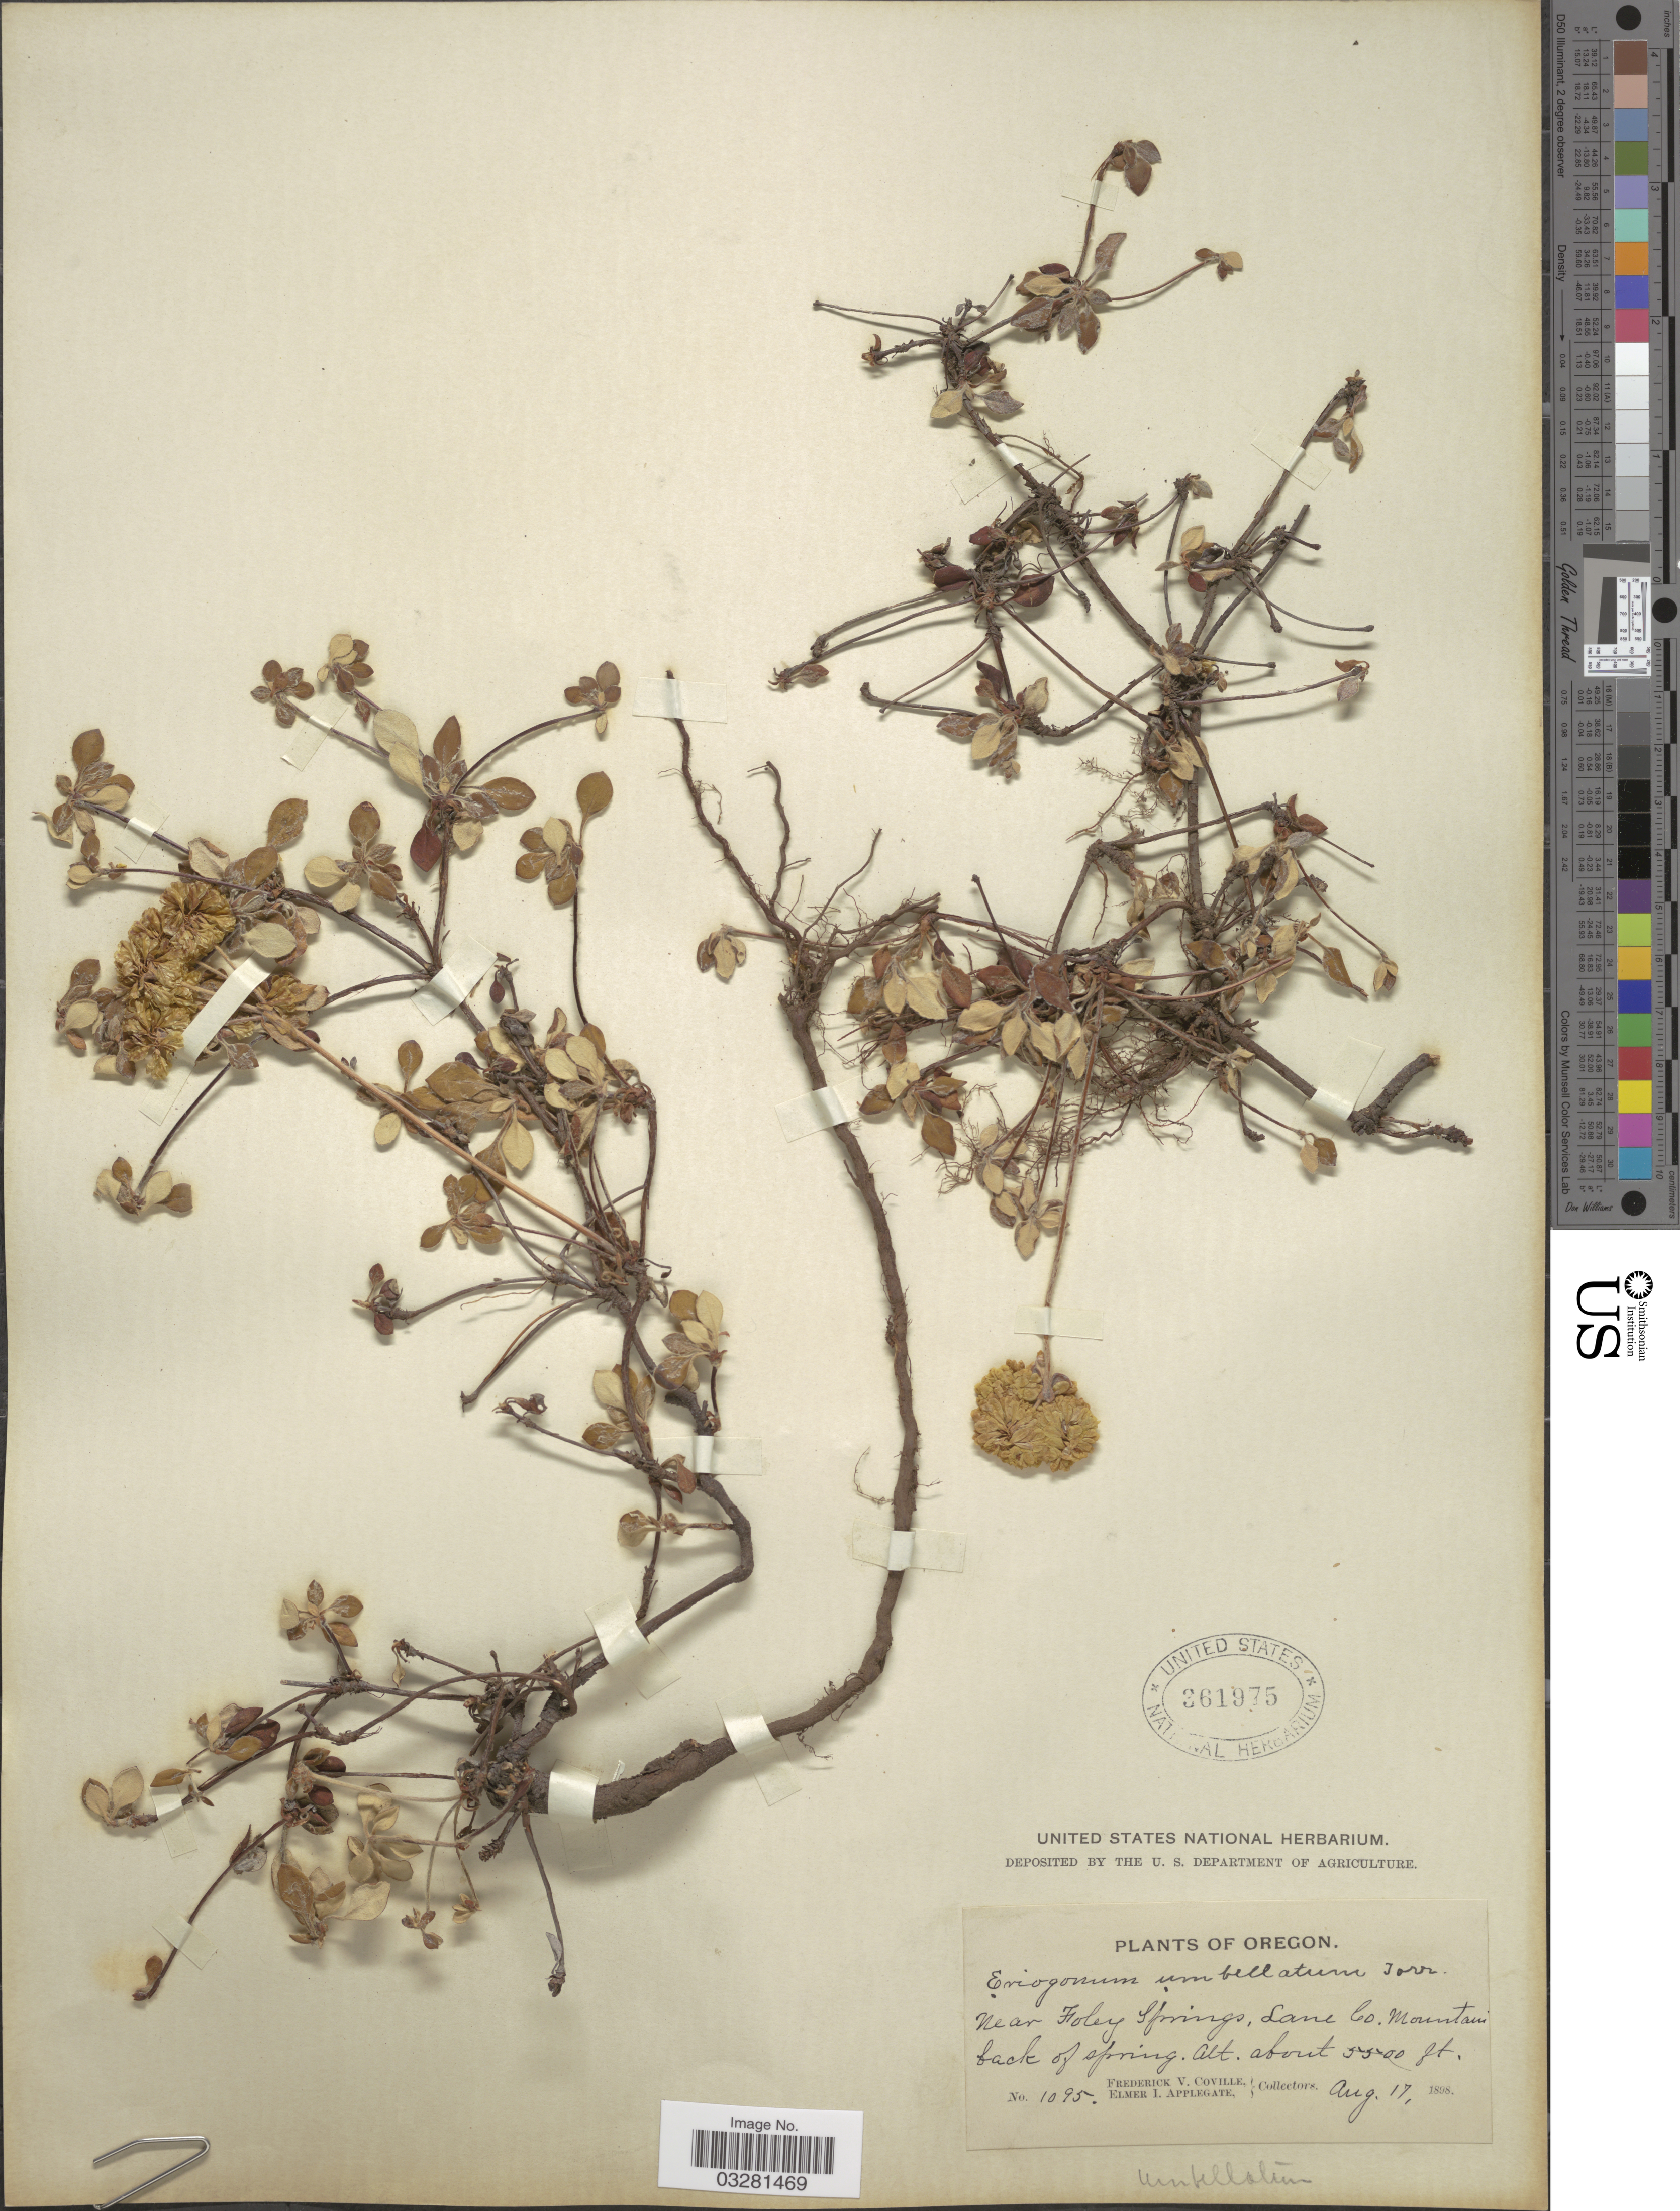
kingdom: Plantae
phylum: Tracheophyta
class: Magnoliopsida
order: Caryophyllales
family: Polygonaceae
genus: Eriogonum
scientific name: Eriogonum umbellatum var. umbellatum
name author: Torr.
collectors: F. V. Coville & E. I. Applegate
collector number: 1095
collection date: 1898-08-17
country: United States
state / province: Oregon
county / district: Lane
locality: Near Foley Springs, Lane Co. Mountain back of spring.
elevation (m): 1676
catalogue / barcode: US 361975